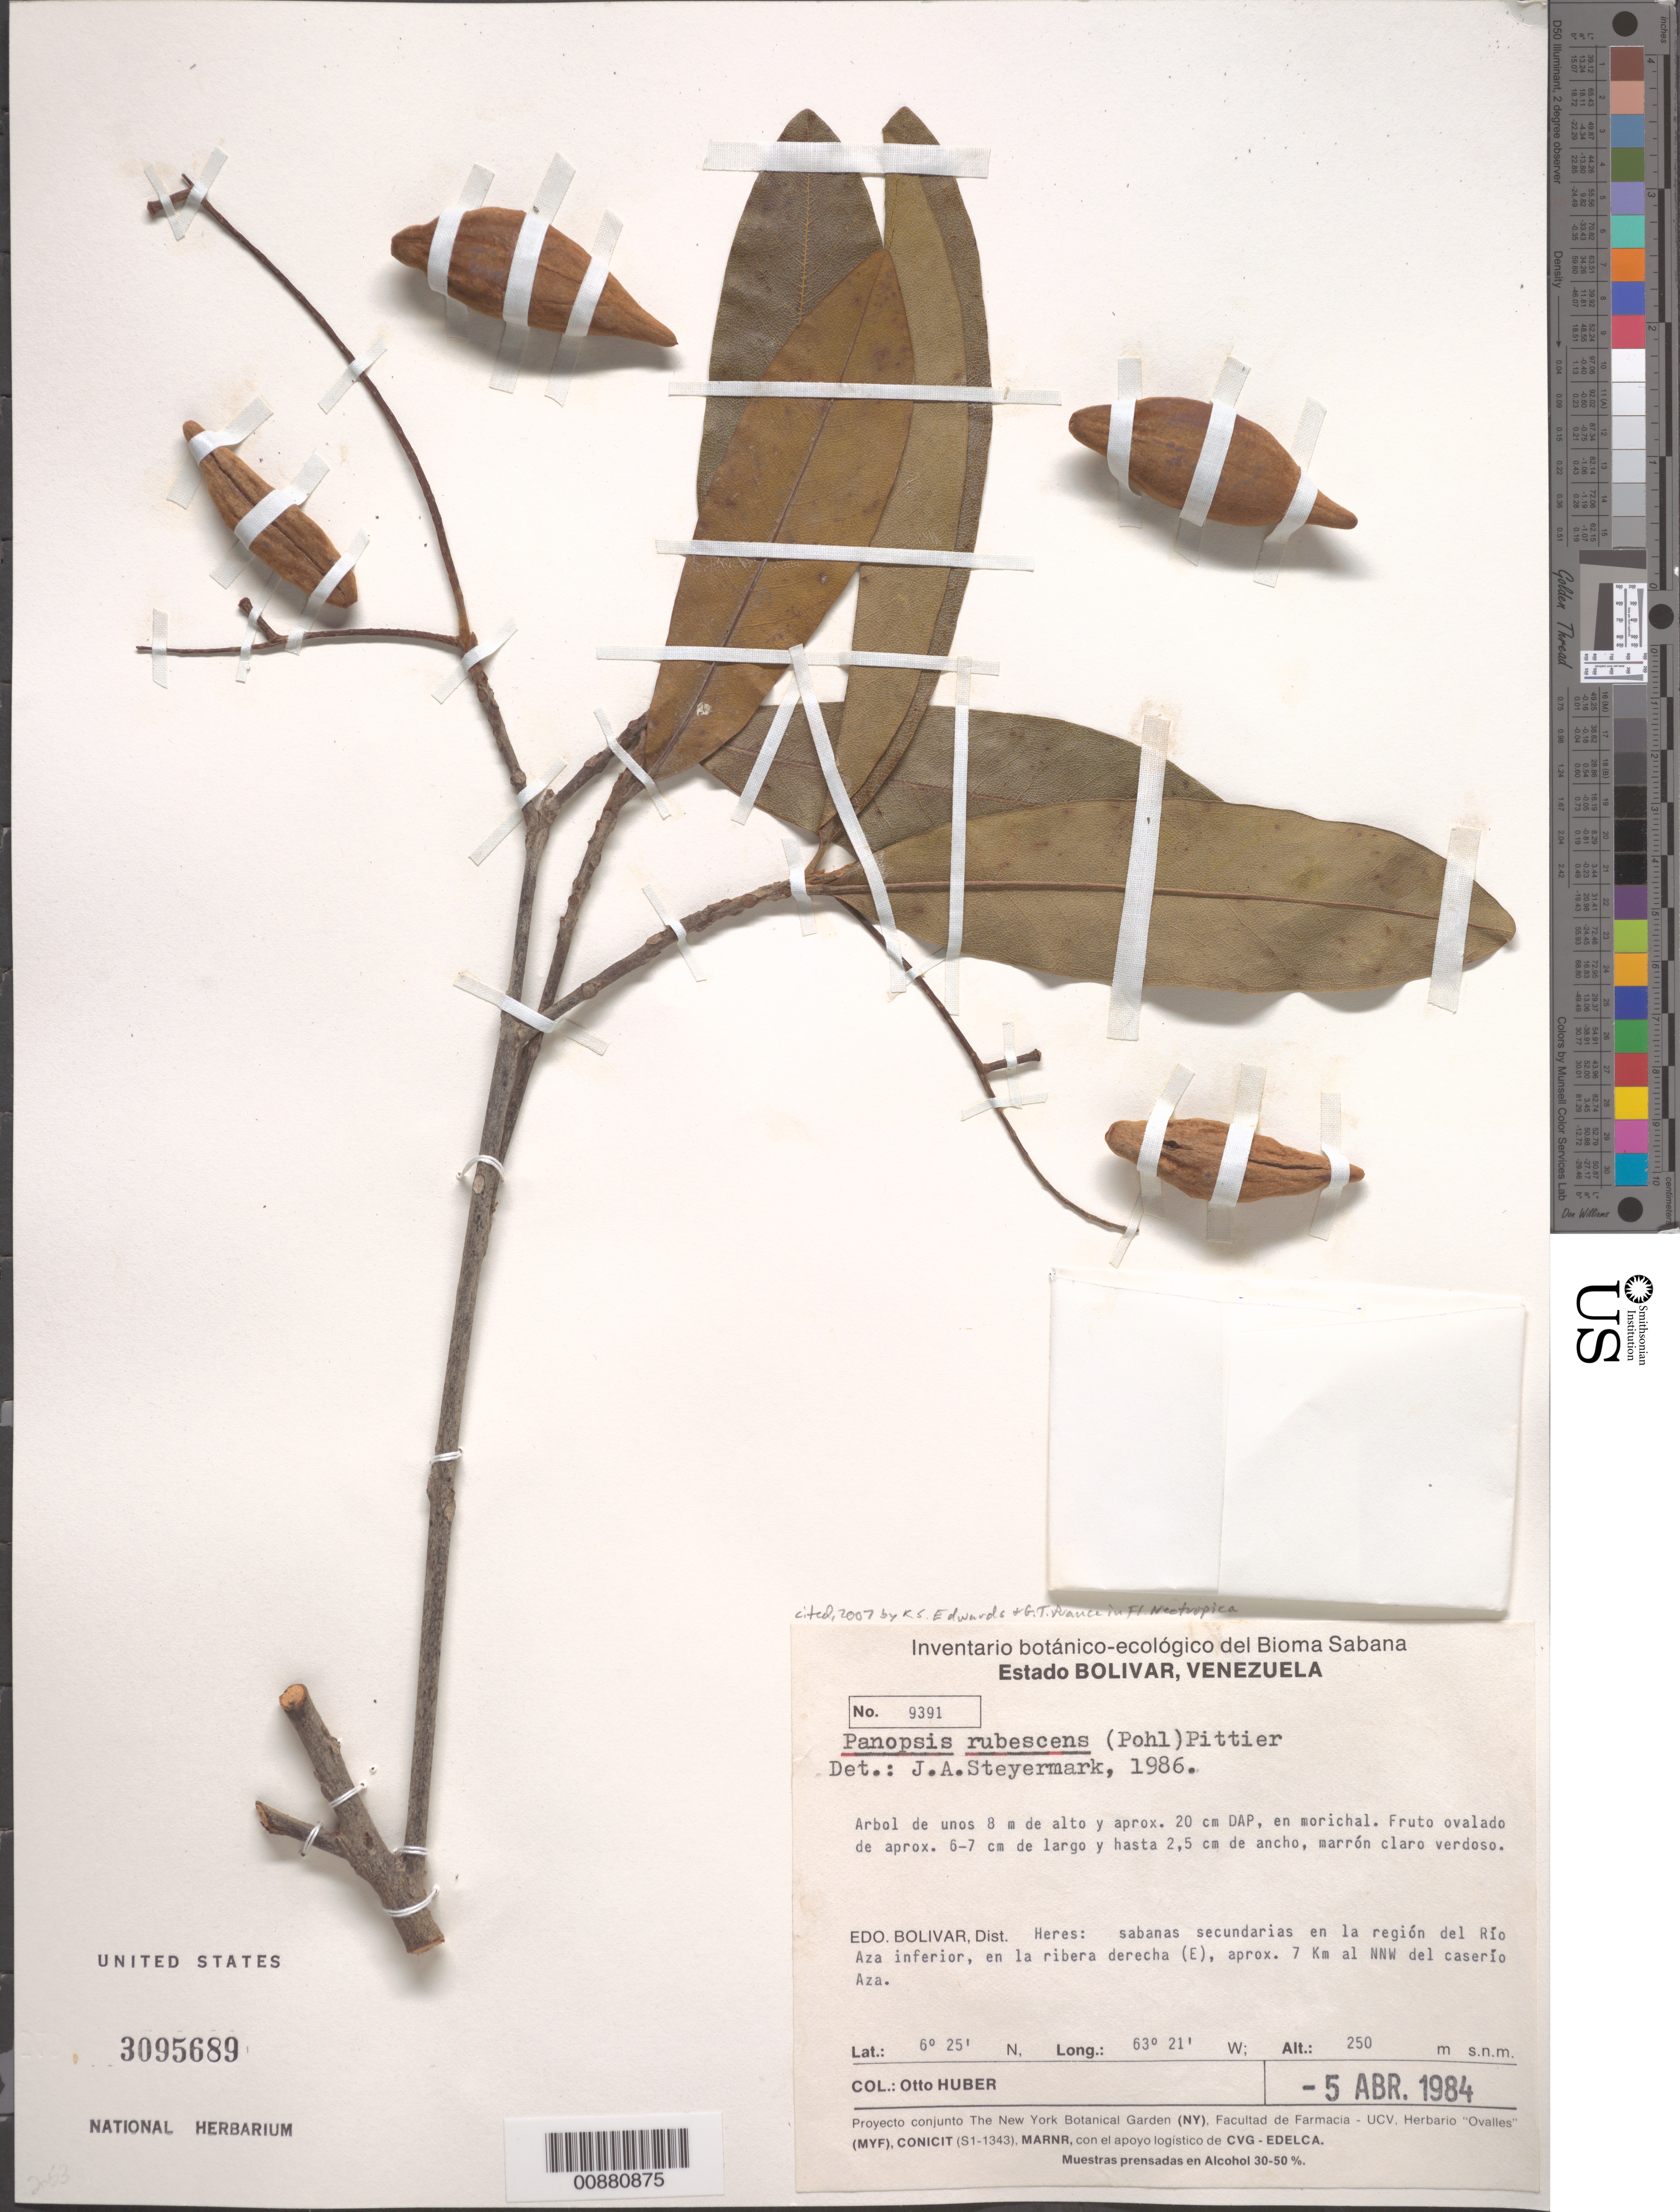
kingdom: Plantae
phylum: Tracheophyta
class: Magnoliopsida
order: Proteales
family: Proteaceae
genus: Panopsis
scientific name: Panopsis rubescens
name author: (Pohl) Pittier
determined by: Steyermark, Julian A., (VEN)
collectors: O. Huber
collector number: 9391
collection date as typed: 5-Apr-84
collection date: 1984-04-05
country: Venezuela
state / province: Bolívar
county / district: Heres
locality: Río Aza inferíor, en la ribera derecha (E), aprox. 7 km al NNW del caserío Aza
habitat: Sabanas secundarias; en morichal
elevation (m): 250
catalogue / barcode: US 3095689